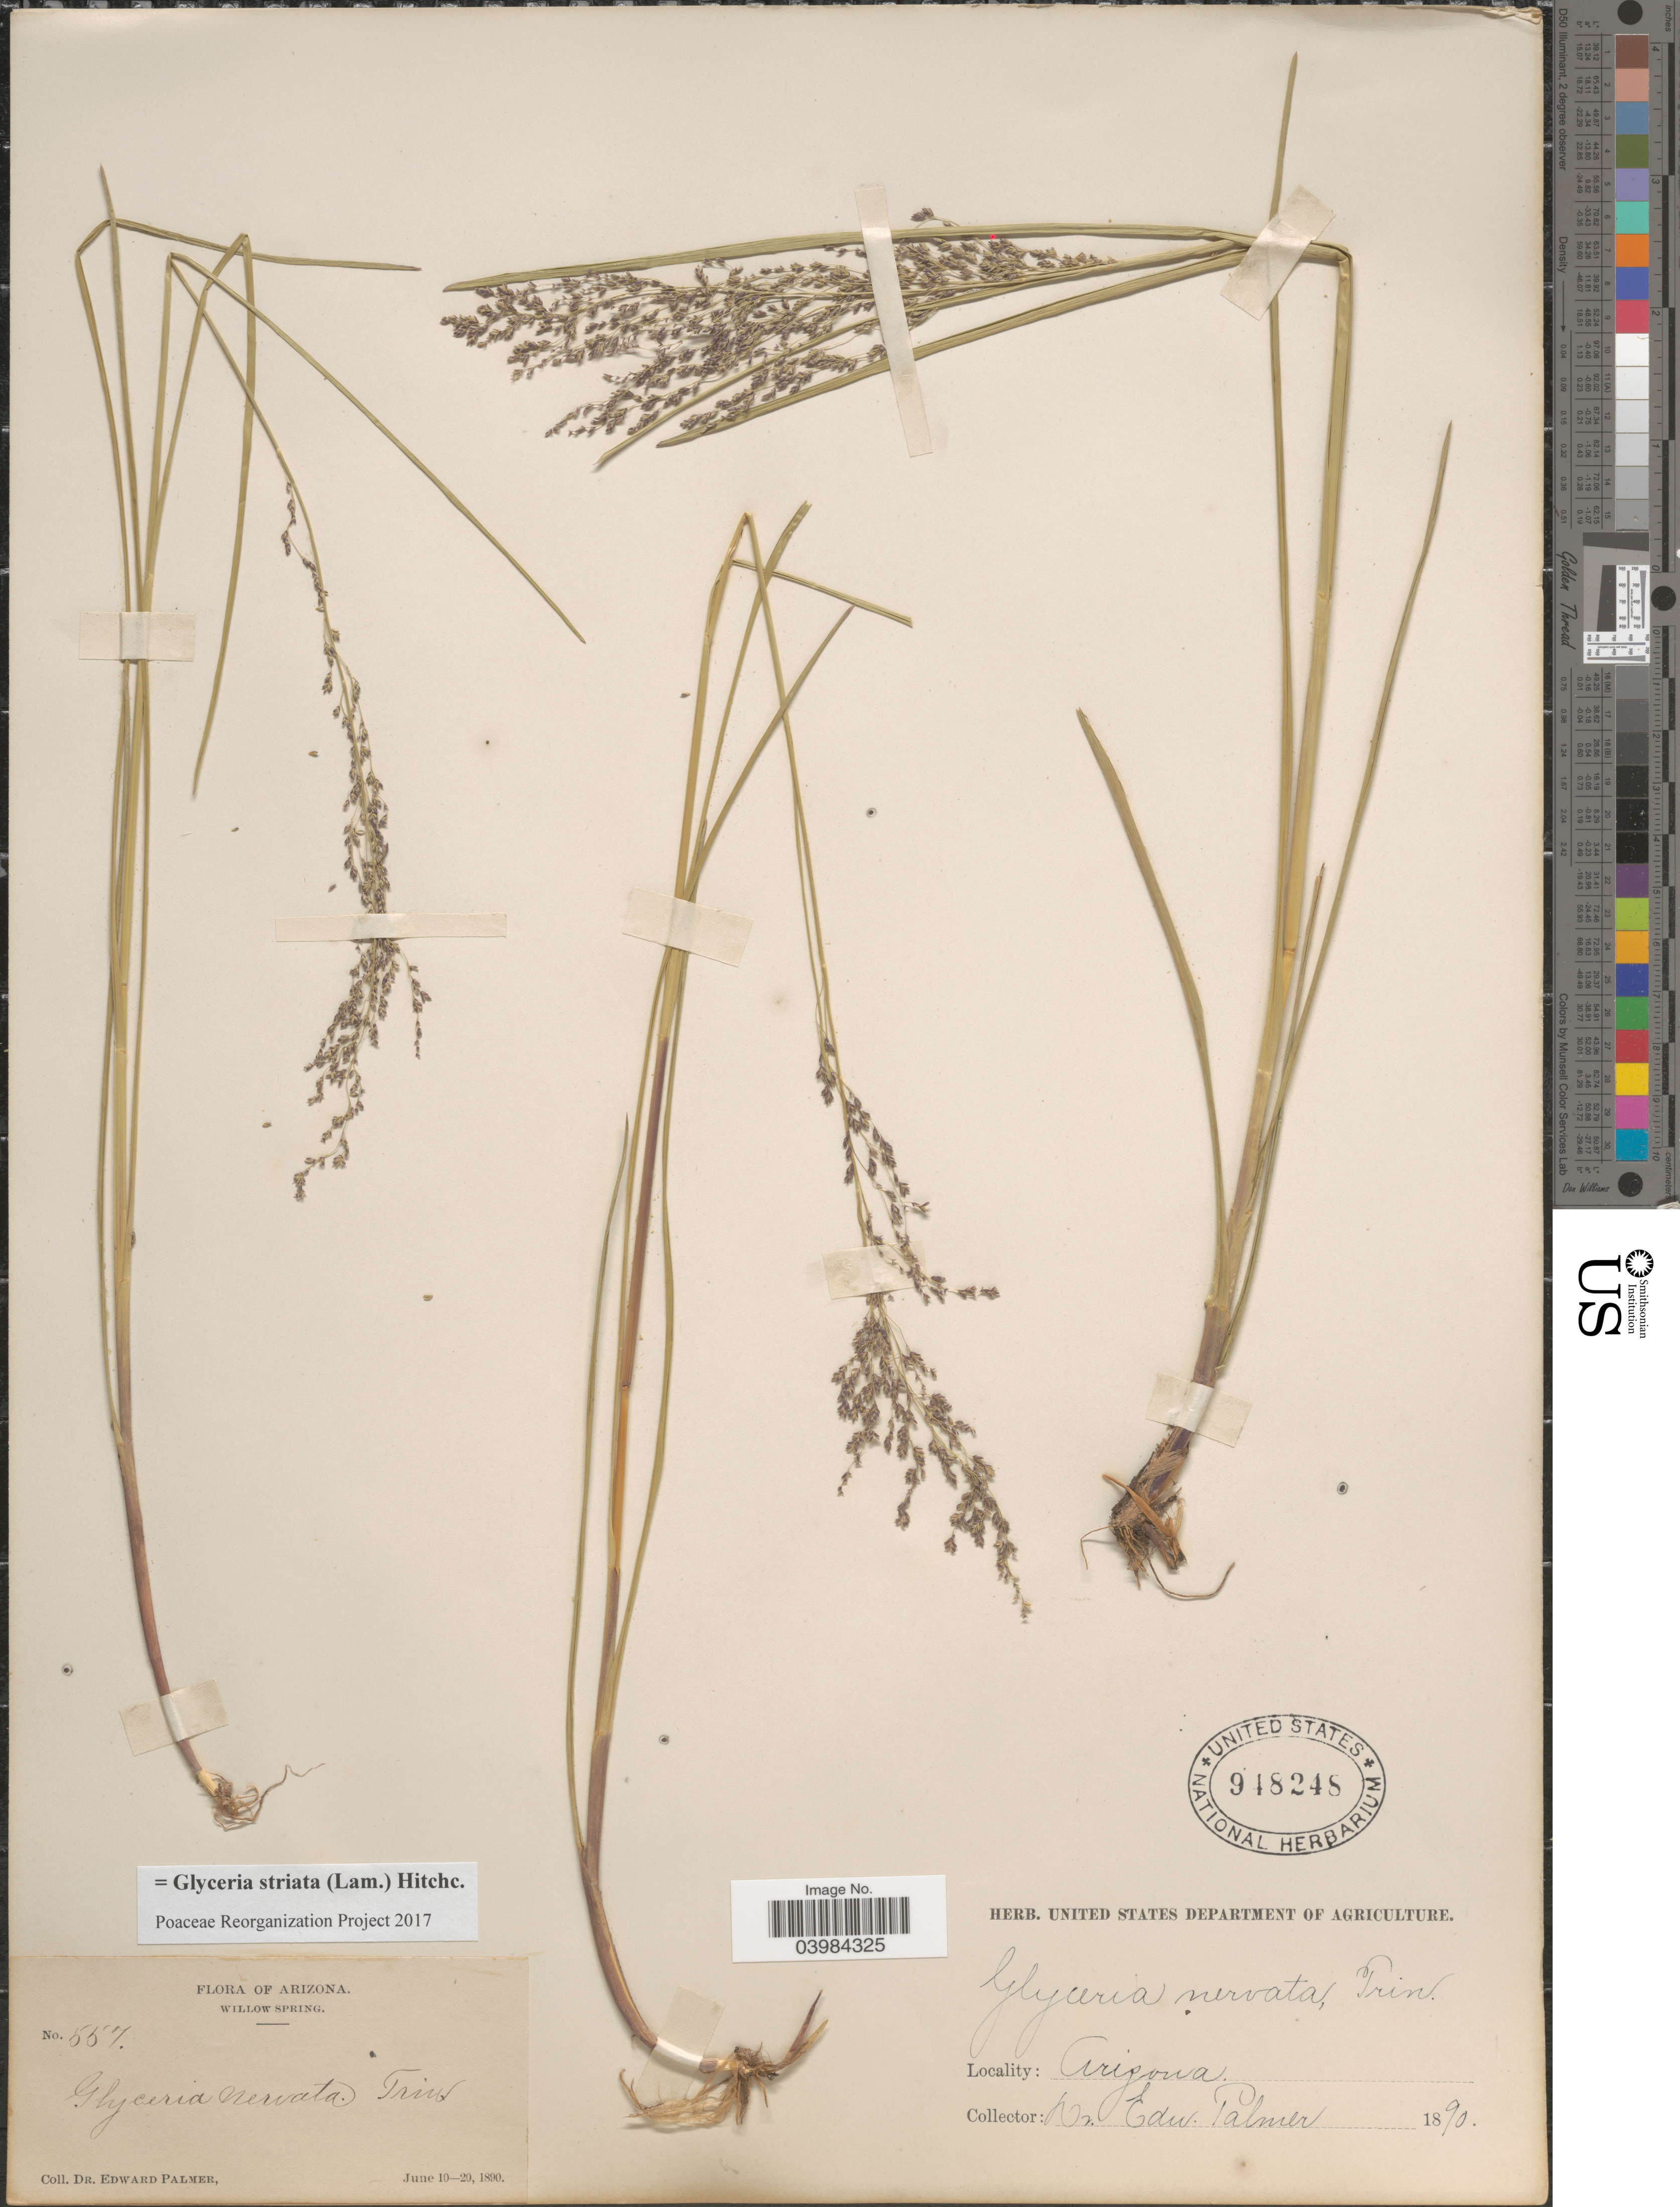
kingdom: Plantae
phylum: Tracheophyta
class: Liliopsida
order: Poales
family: Poaceae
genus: Glyceria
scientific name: Glyceria striata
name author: (Lam.) Hitchc.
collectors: E. Palmer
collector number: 557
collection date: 1890-06-10/1890-06-20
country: United States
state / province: Arizona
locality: Willow Spring.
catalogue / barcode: US 948248